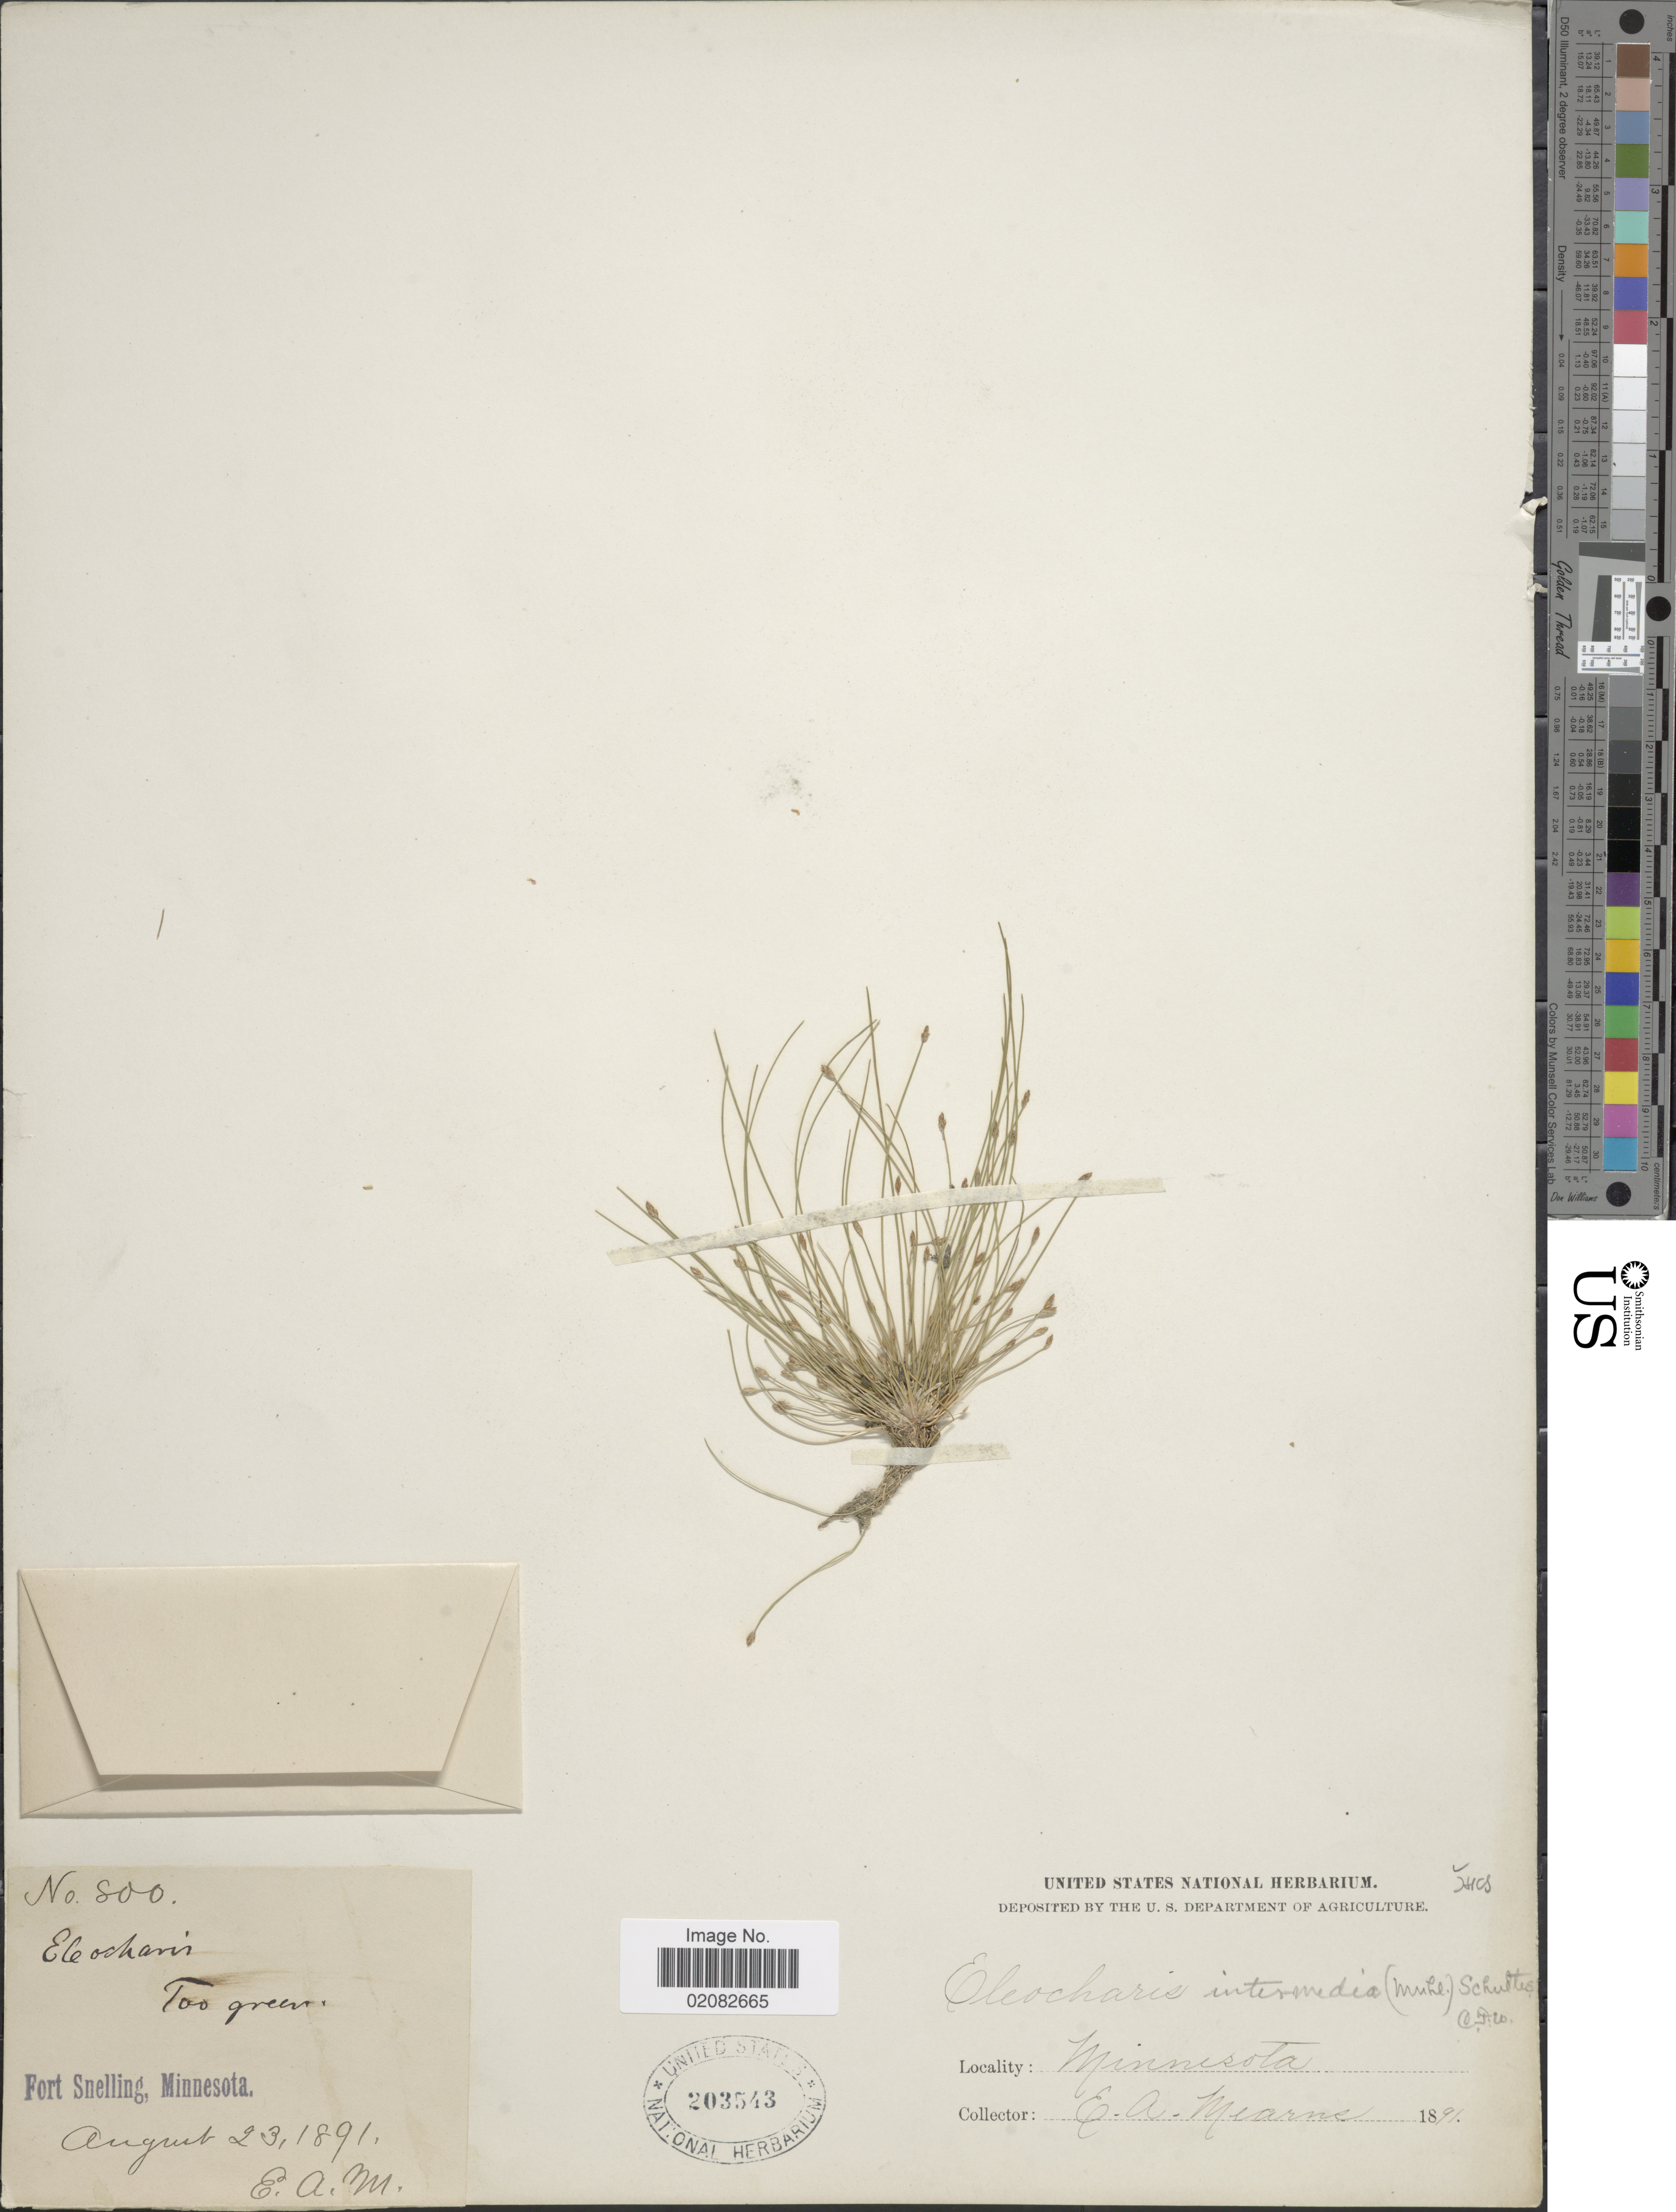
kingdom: Plantae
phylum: Tracheophyta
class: Liliopsida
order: Poales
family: Cyperaceae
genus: Eleocharis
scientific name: Eleocharis intermedia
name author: Schult.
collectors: E. A. Mearns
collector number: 800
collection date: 1891-08-23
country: United States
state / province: Minnesota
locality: Fort Snelling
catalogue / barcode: US 203543